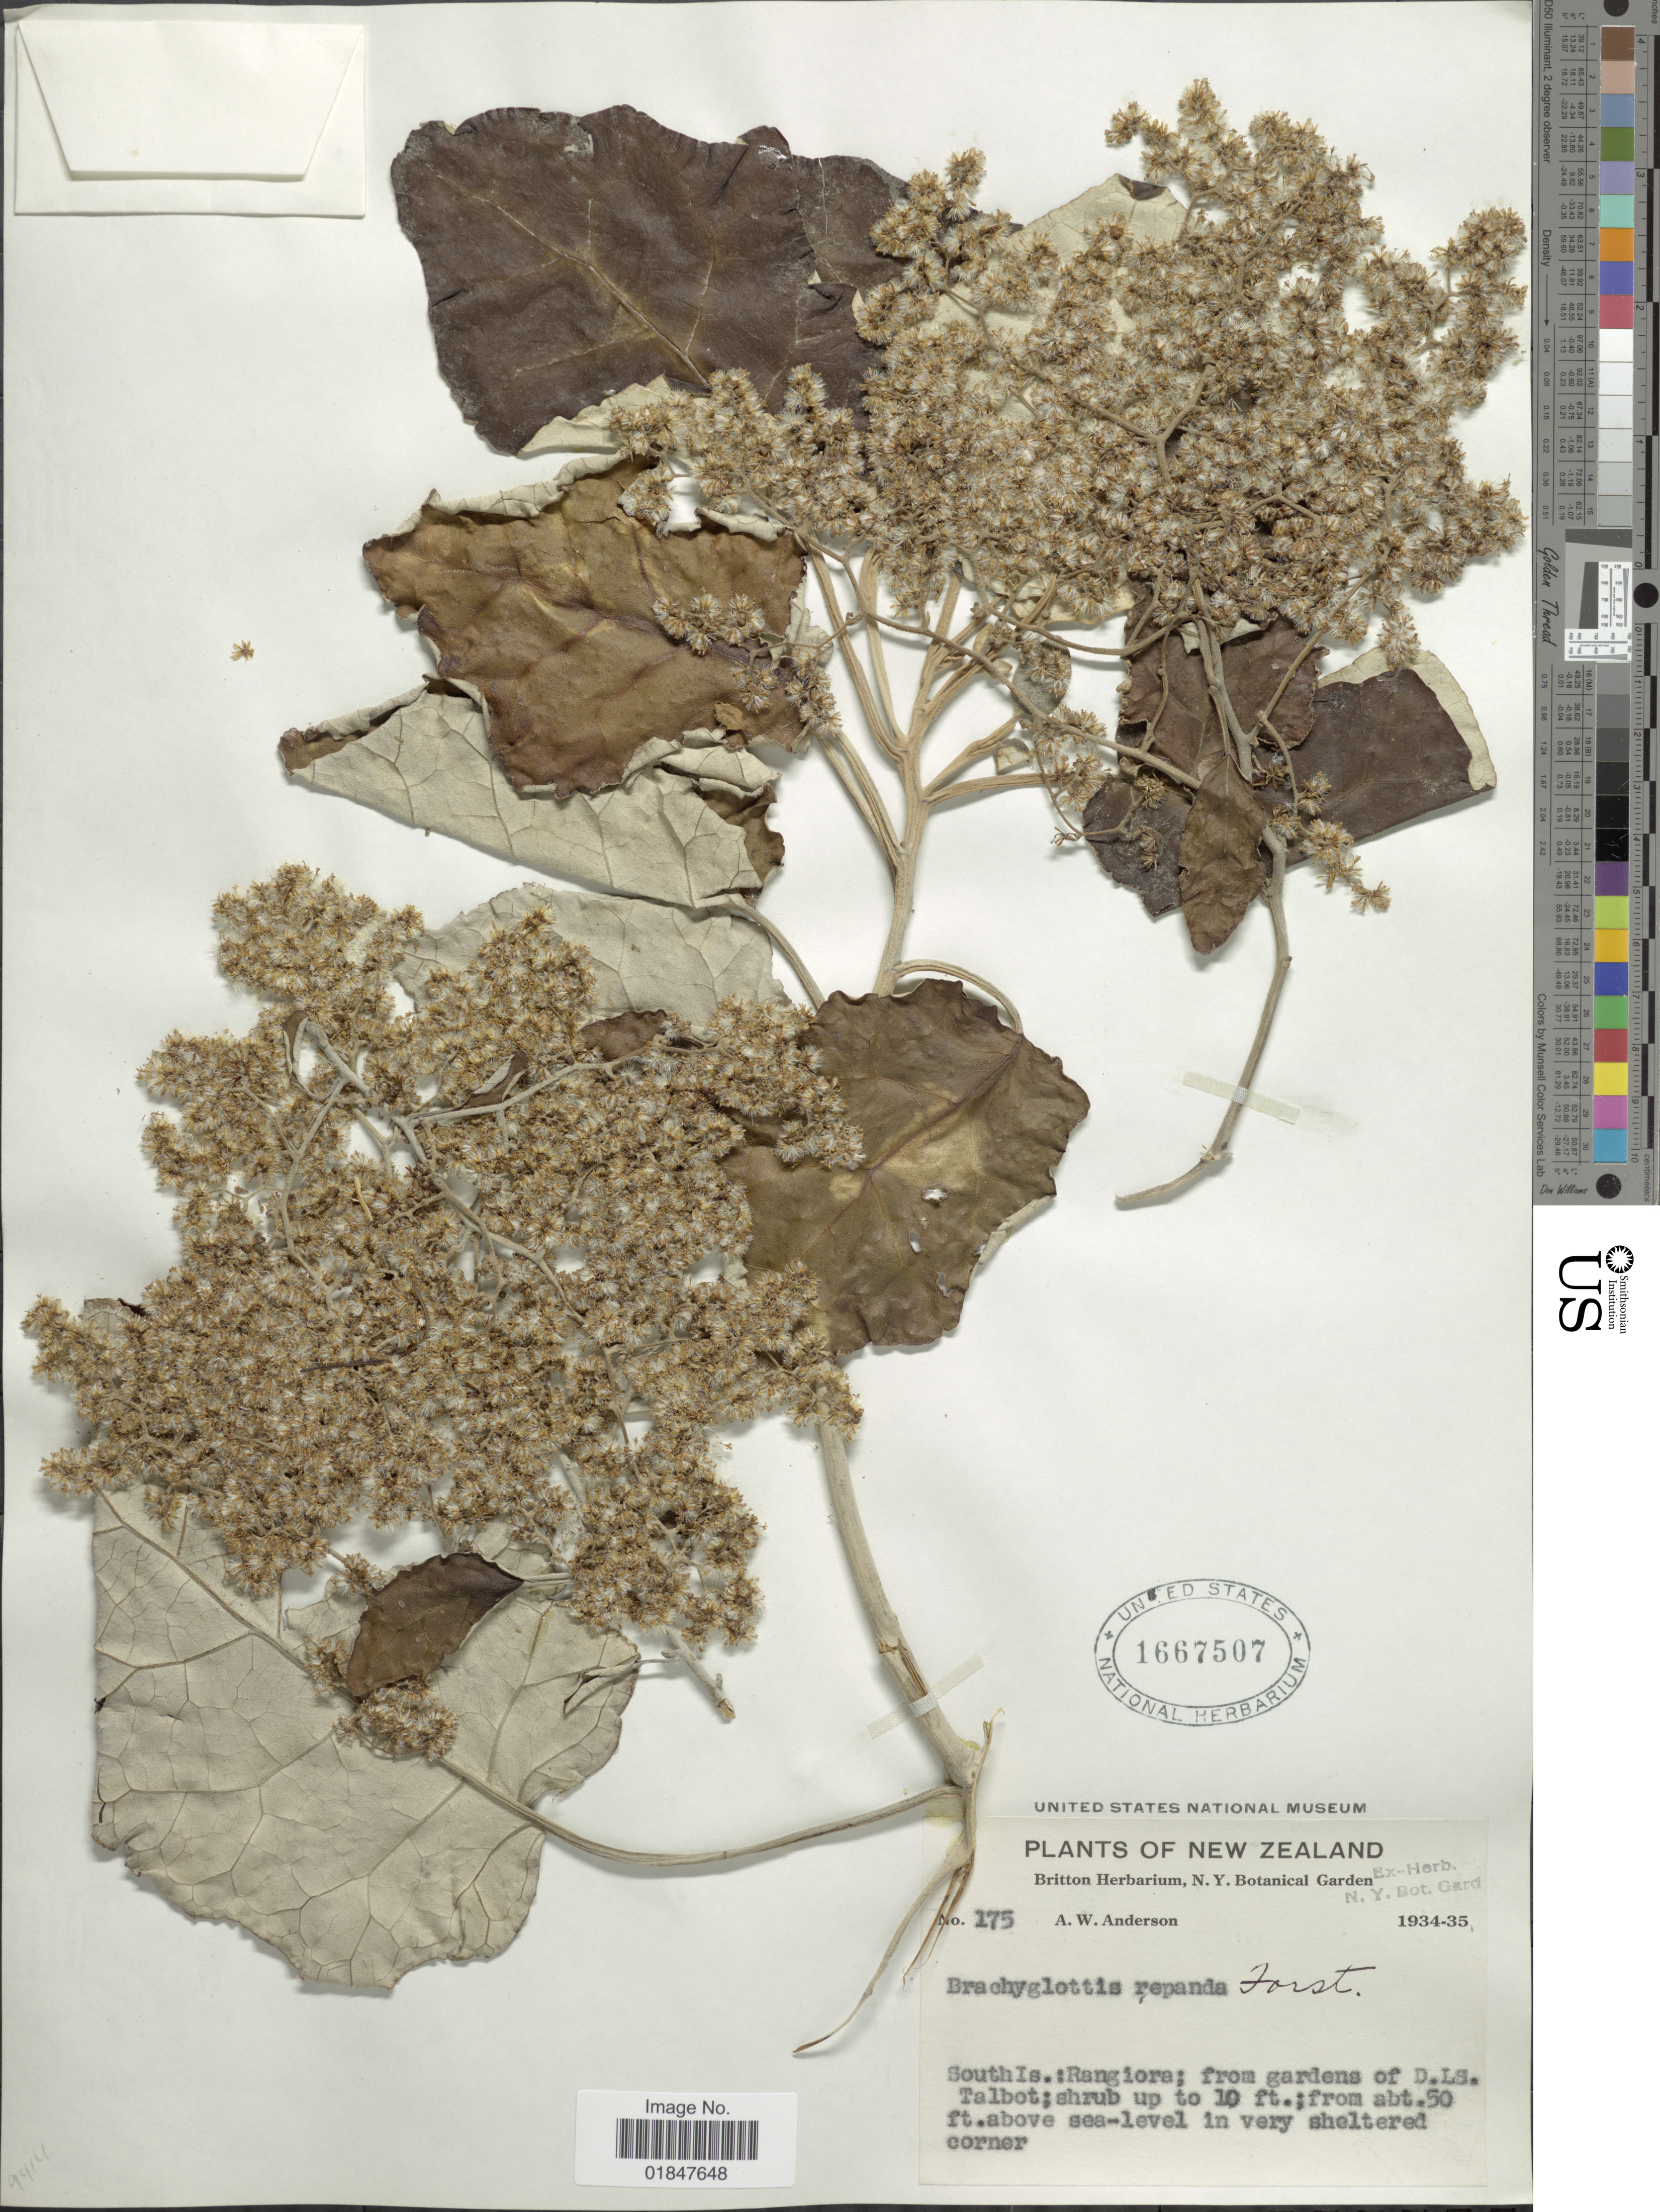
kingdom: Plantae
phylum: Tracheophyta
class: Magnoliopsida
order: Asterales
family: Asteraceae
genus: Brachyglottis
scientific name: Brachyglottis repanda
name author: J.R. Forst. & G. Forst.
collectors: A. W. Anderson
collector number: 175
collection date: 1934/1935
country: New Zealand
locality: SouthIs.: Rangiora: from gardens of D.L.S. Talbot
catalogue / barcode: US 1667507